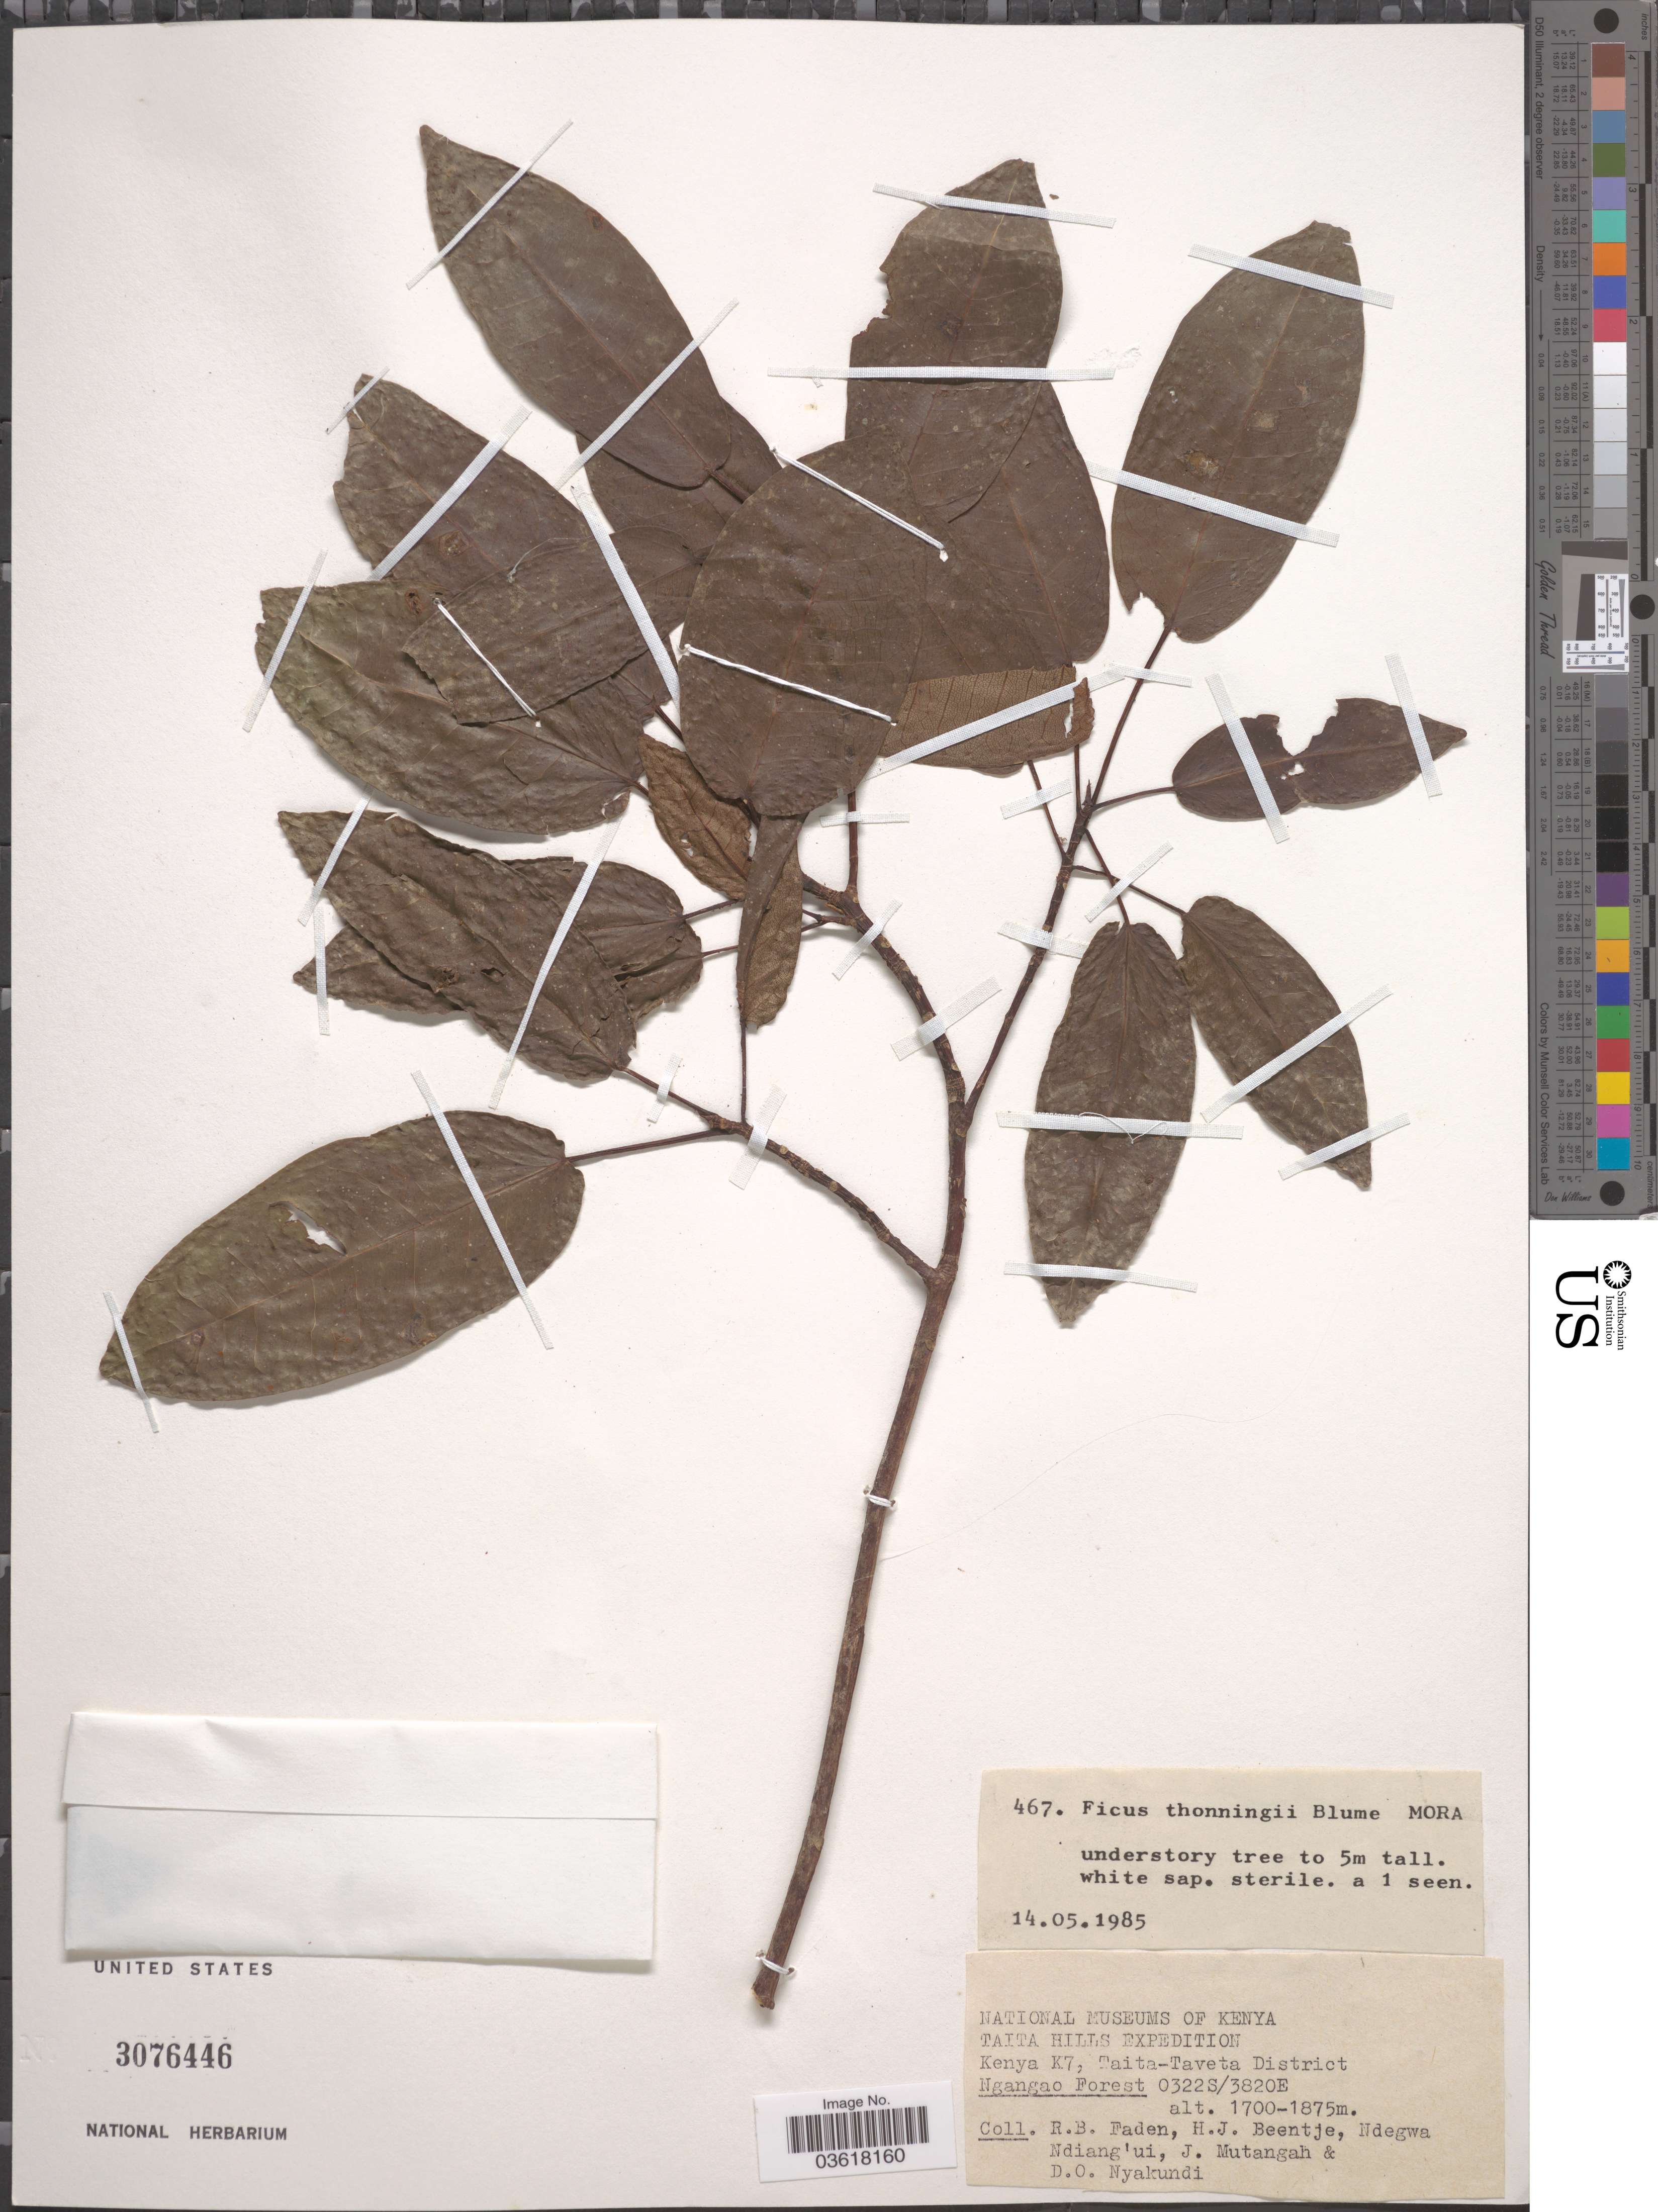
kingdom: Plantae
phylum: Tracheophyta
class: Magnoliopsida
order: Rosales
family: Moraceae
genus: Ficus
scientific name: Ficus thonningii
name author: Blume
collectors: R. B. Faden, H. J. Beentje, Ndegwa Ndiang'ui, J. Mutangah & D. Nyakundi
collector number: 467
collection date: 1985-05-14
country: Kenya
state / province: Taita Taveta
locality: Taita Hills, Kenya K7, Taita-Taveta District, Ngangao Forest.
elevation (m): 1700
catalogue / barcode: US 3076446